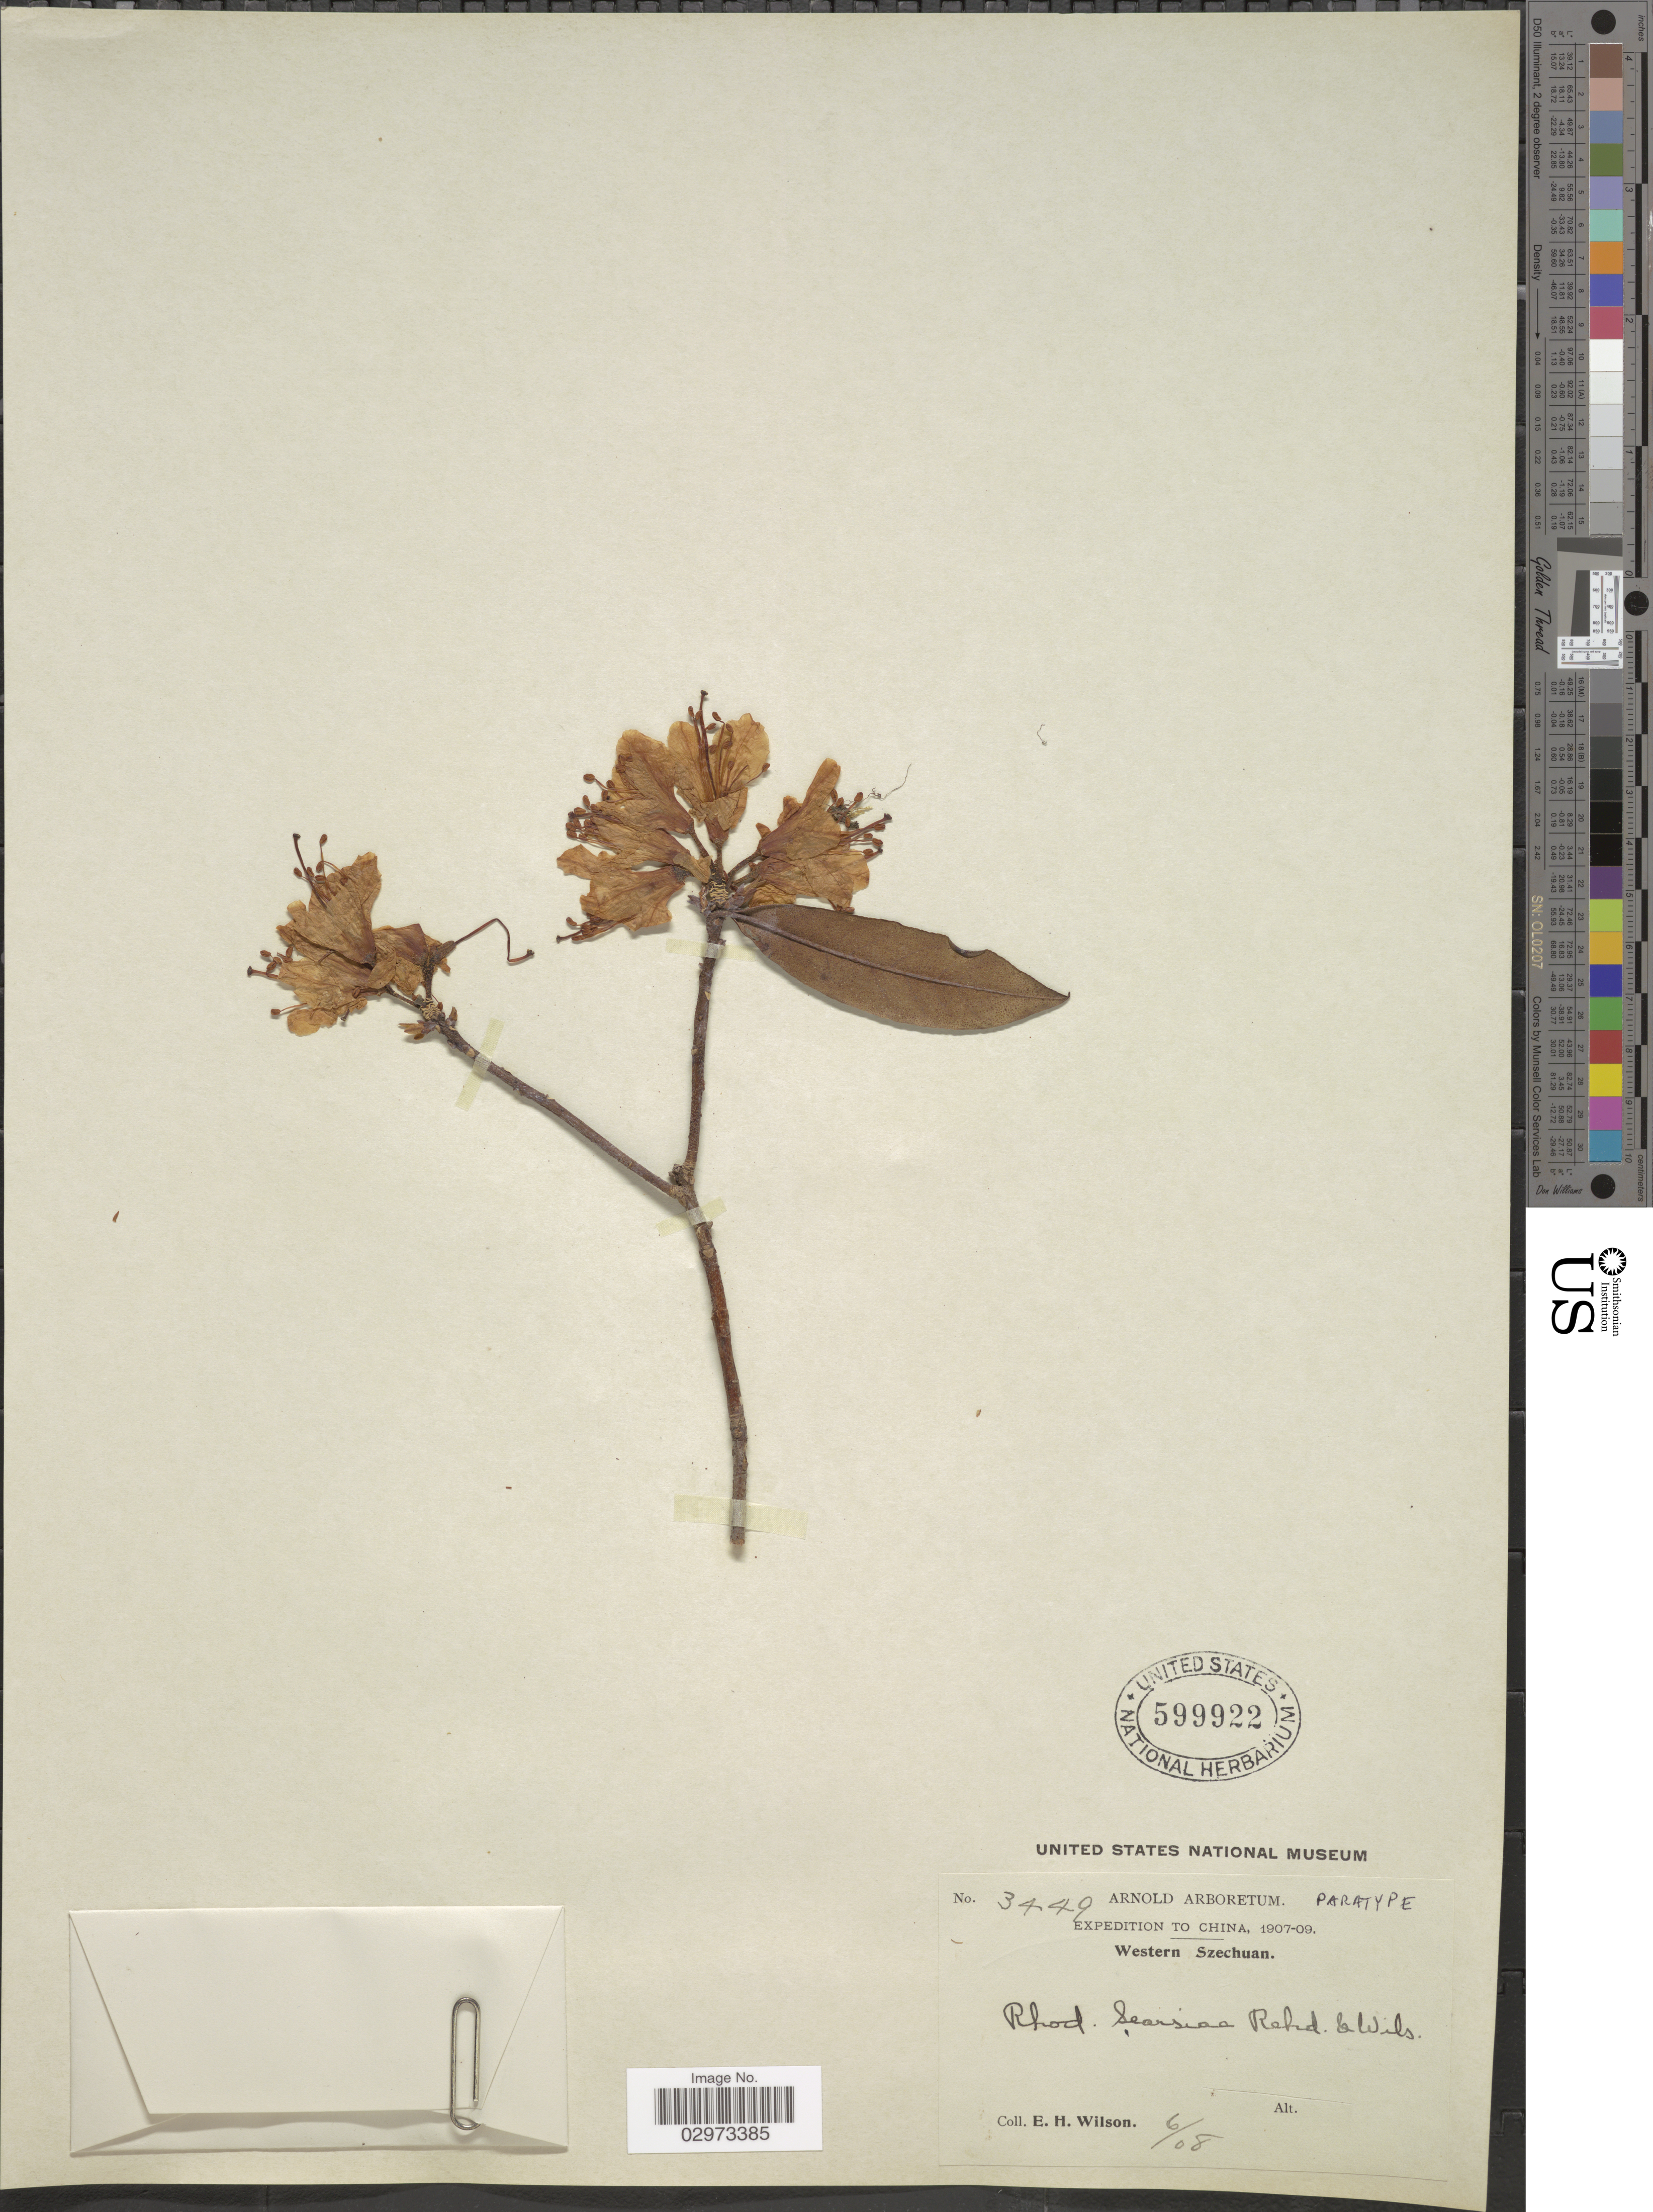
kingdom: Plantae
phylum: Tracheophyta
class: Magnoliopsida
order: Ericales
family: Ericaceae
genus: Rhododendron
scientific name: Rhododendron searsiae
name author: Rehder & E.H. Wilson in Sarg.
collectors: E. Wilson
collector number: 3449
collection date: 1908-06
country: China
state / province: Sichuan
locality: Western Szechuan.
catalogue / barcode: US 599922